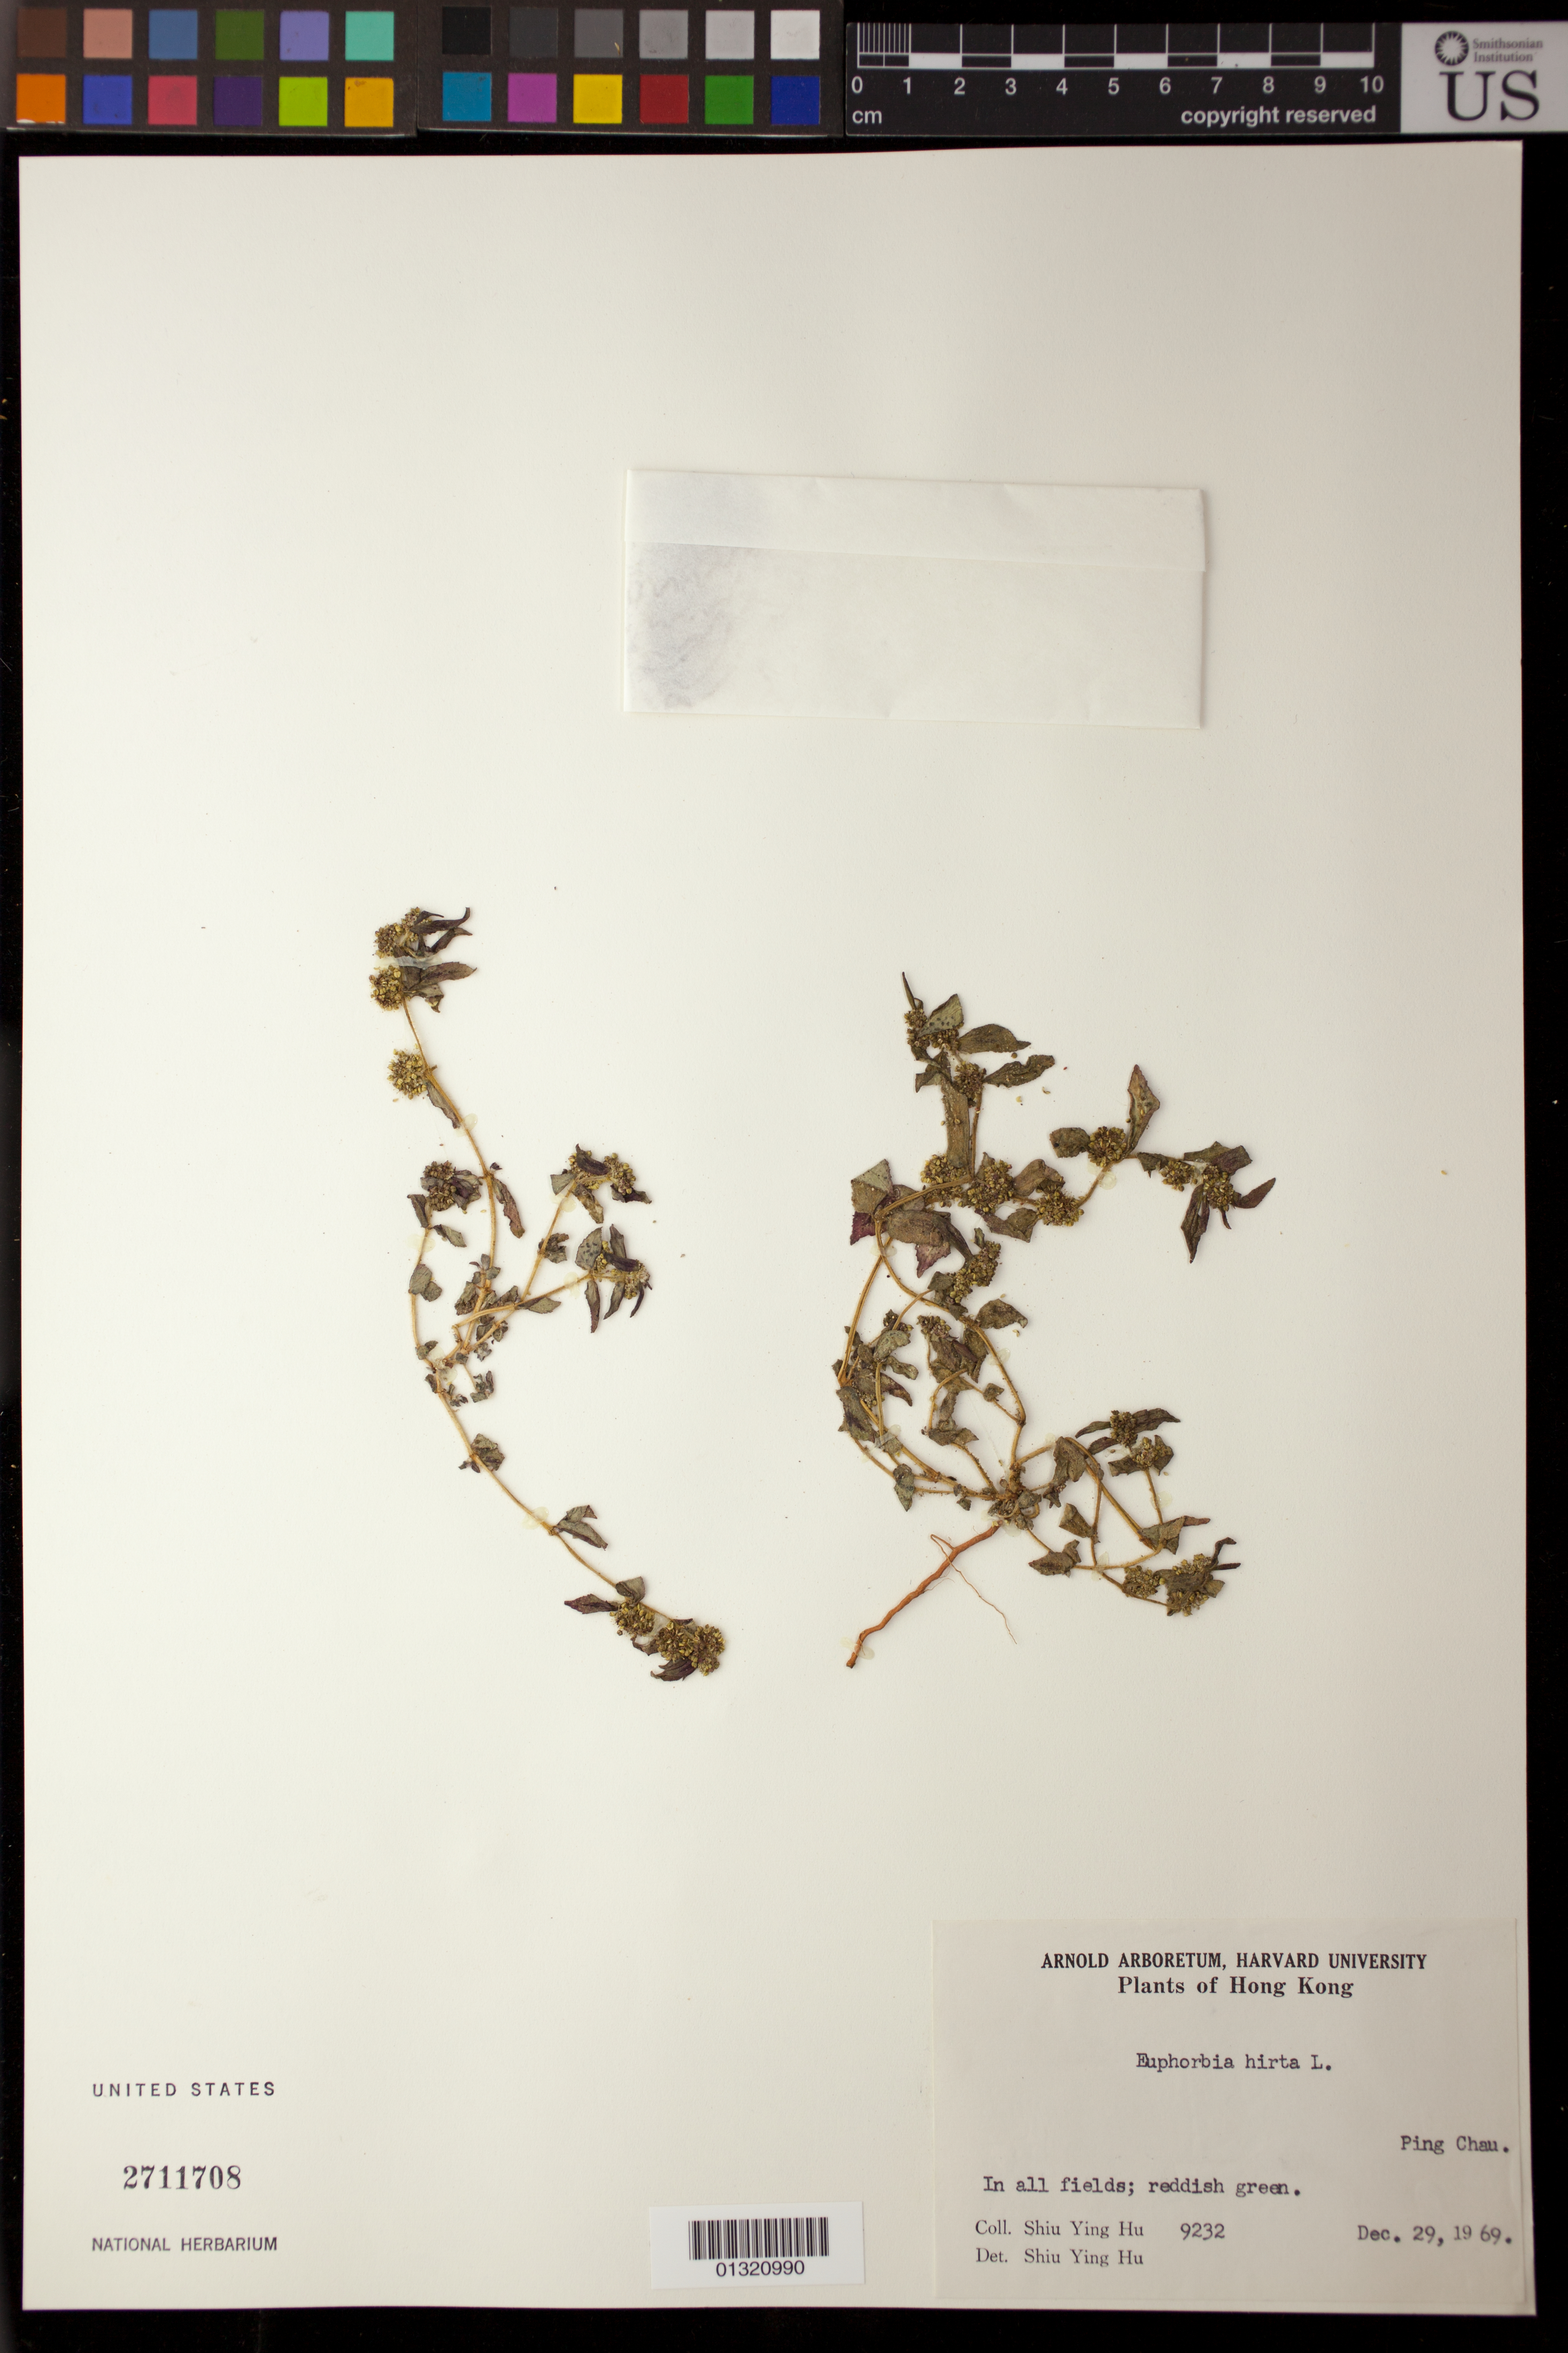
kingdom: Plantae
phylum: Tracheophyta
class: Magnoliopsida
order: Malpighiales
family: Euphorbiaceae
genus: Euphorbia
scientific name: Euphorbia hirta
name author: L.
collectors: S. Y. Hu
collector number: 9232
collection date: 1969-12-29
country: China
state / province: Hong Kong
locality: Ping Chau [Peng Chau]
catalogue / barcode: US 2711708